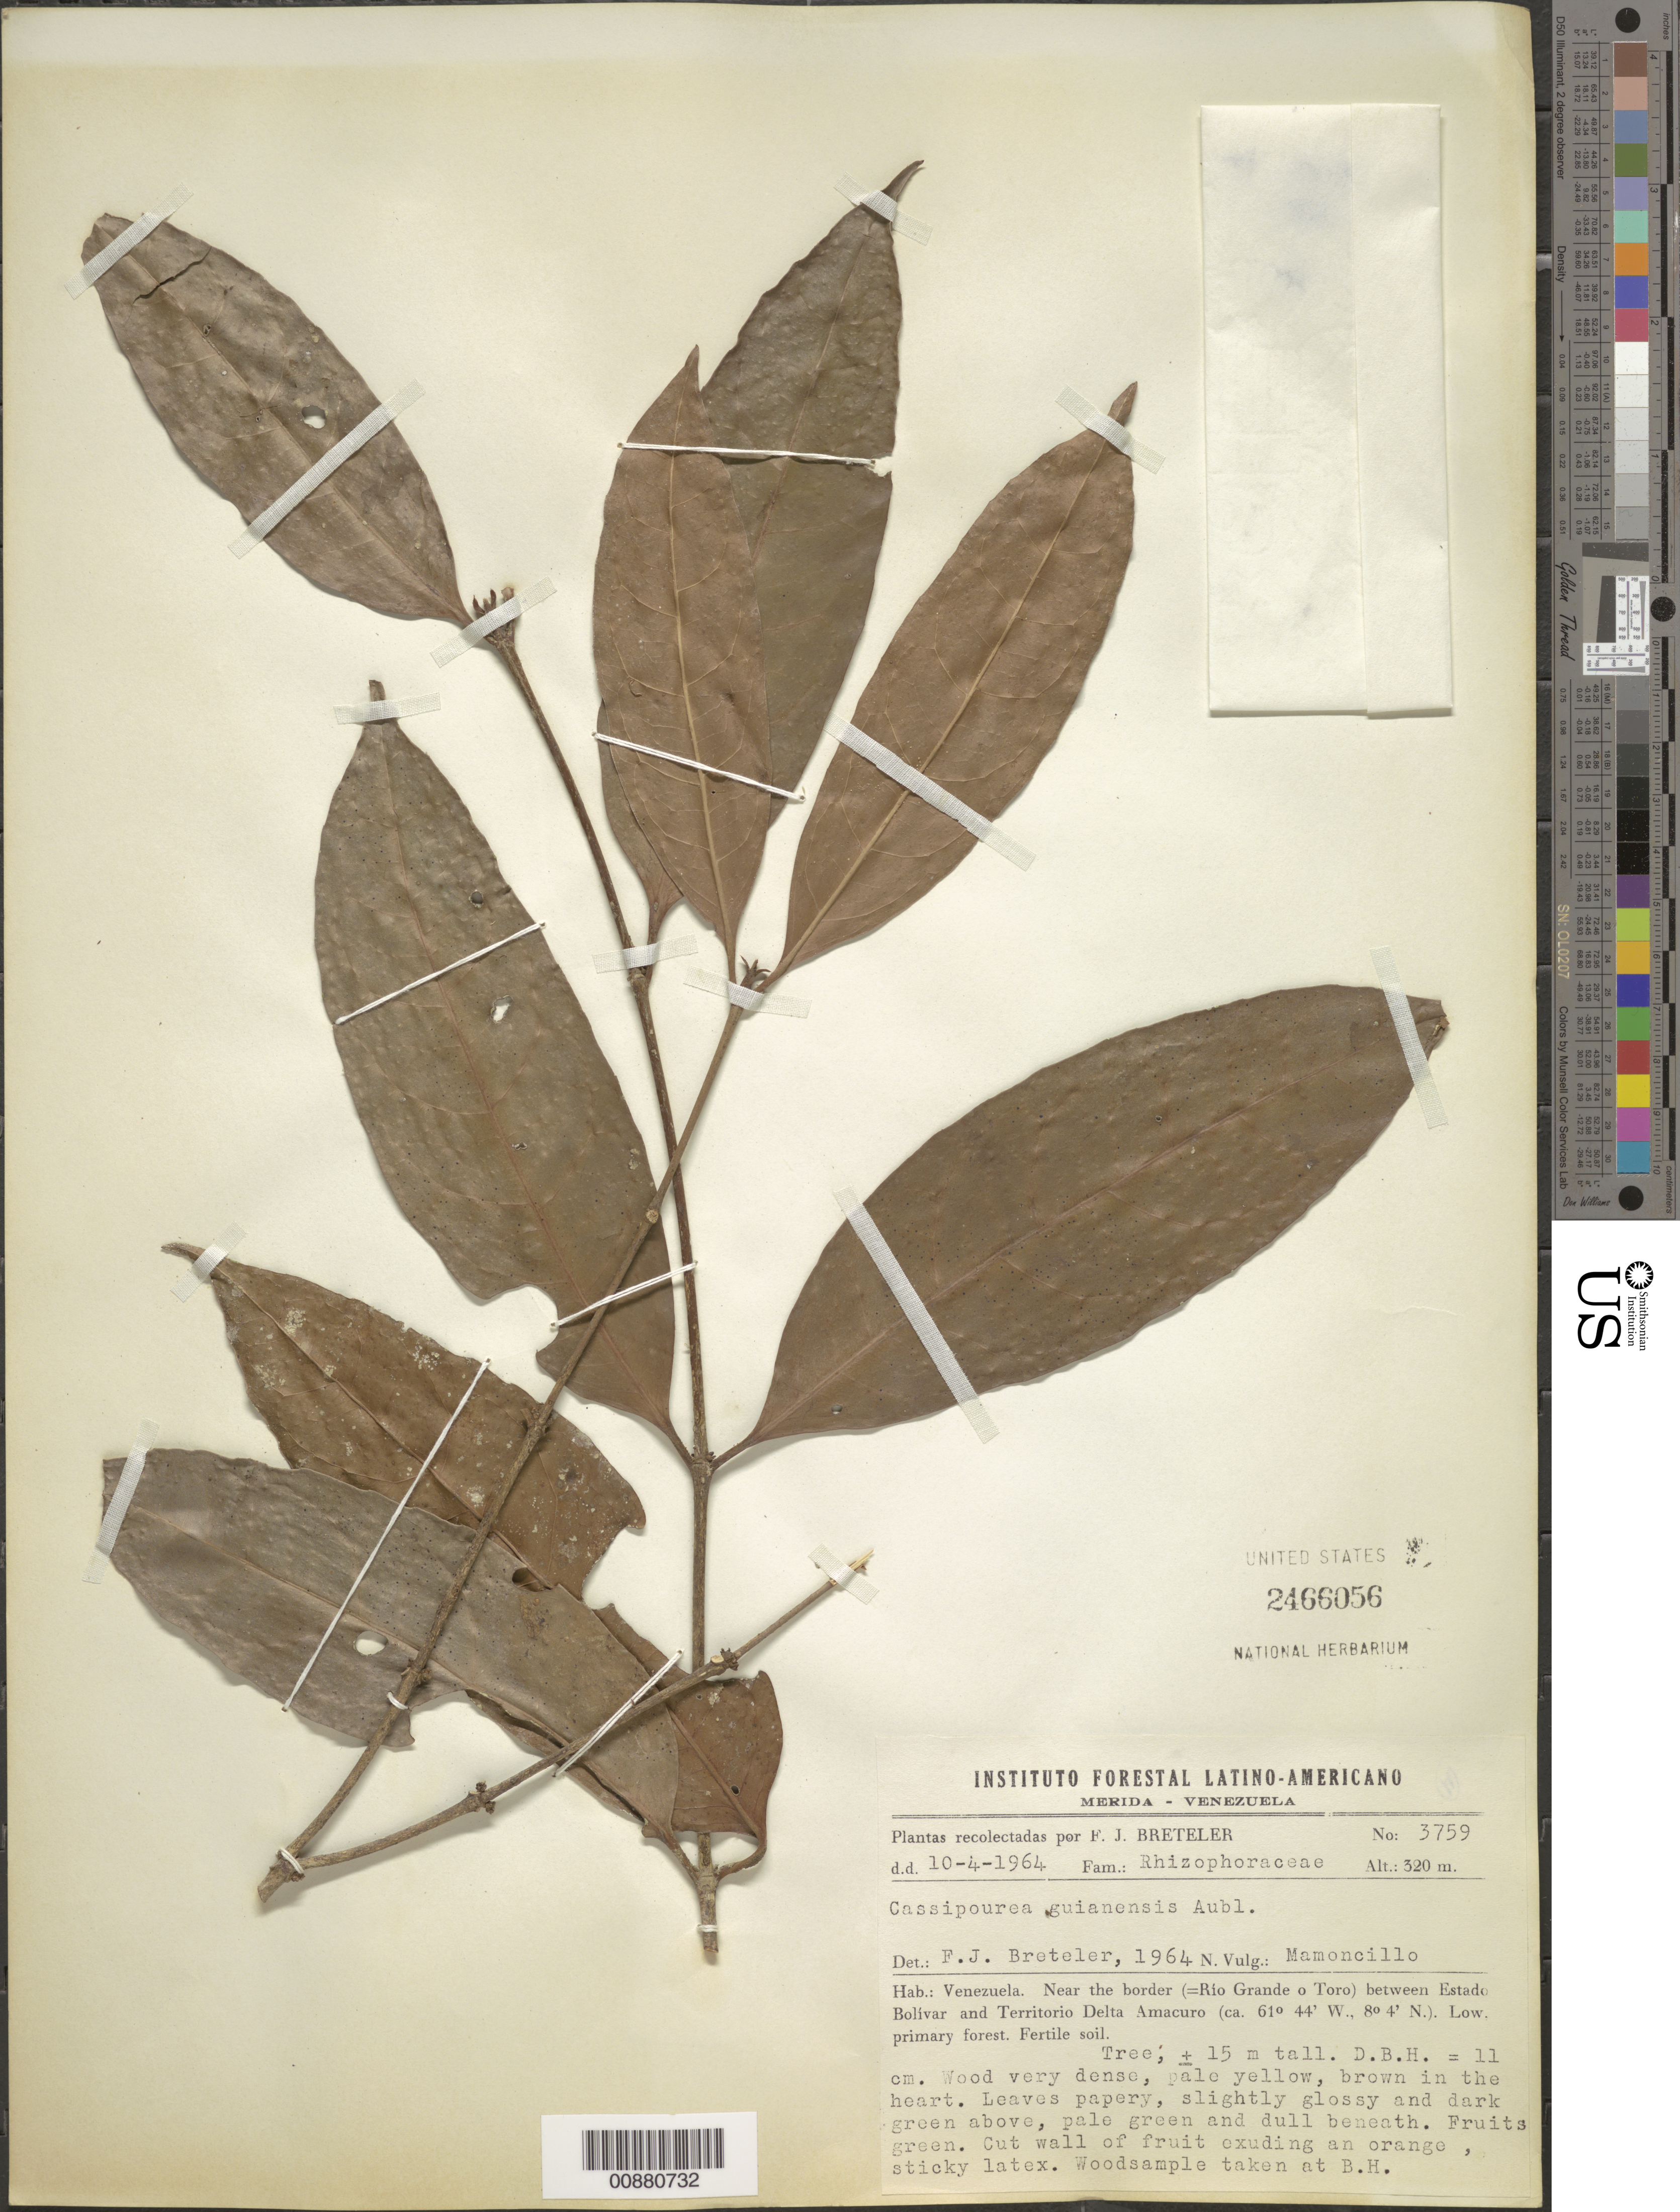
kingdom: Plantae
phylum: Tracheophyta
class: Magnoliopsida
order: Malpighiales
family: Rhizophoraceae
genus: Cassipourea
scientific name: Cassipourea guianensis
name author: Aubl.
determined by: Breteler, F. J.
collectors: F. J. Breteler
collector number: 3759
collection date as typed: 10-Apr-64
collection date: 1964-04-10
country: Venezuela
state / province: Bolívar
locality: Río Grande o Toro, near border between Estado Bolívar and Territorío Delta Amacuro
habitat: Low, primary forest, fertile soil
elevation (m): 320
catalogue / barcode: US 2466056